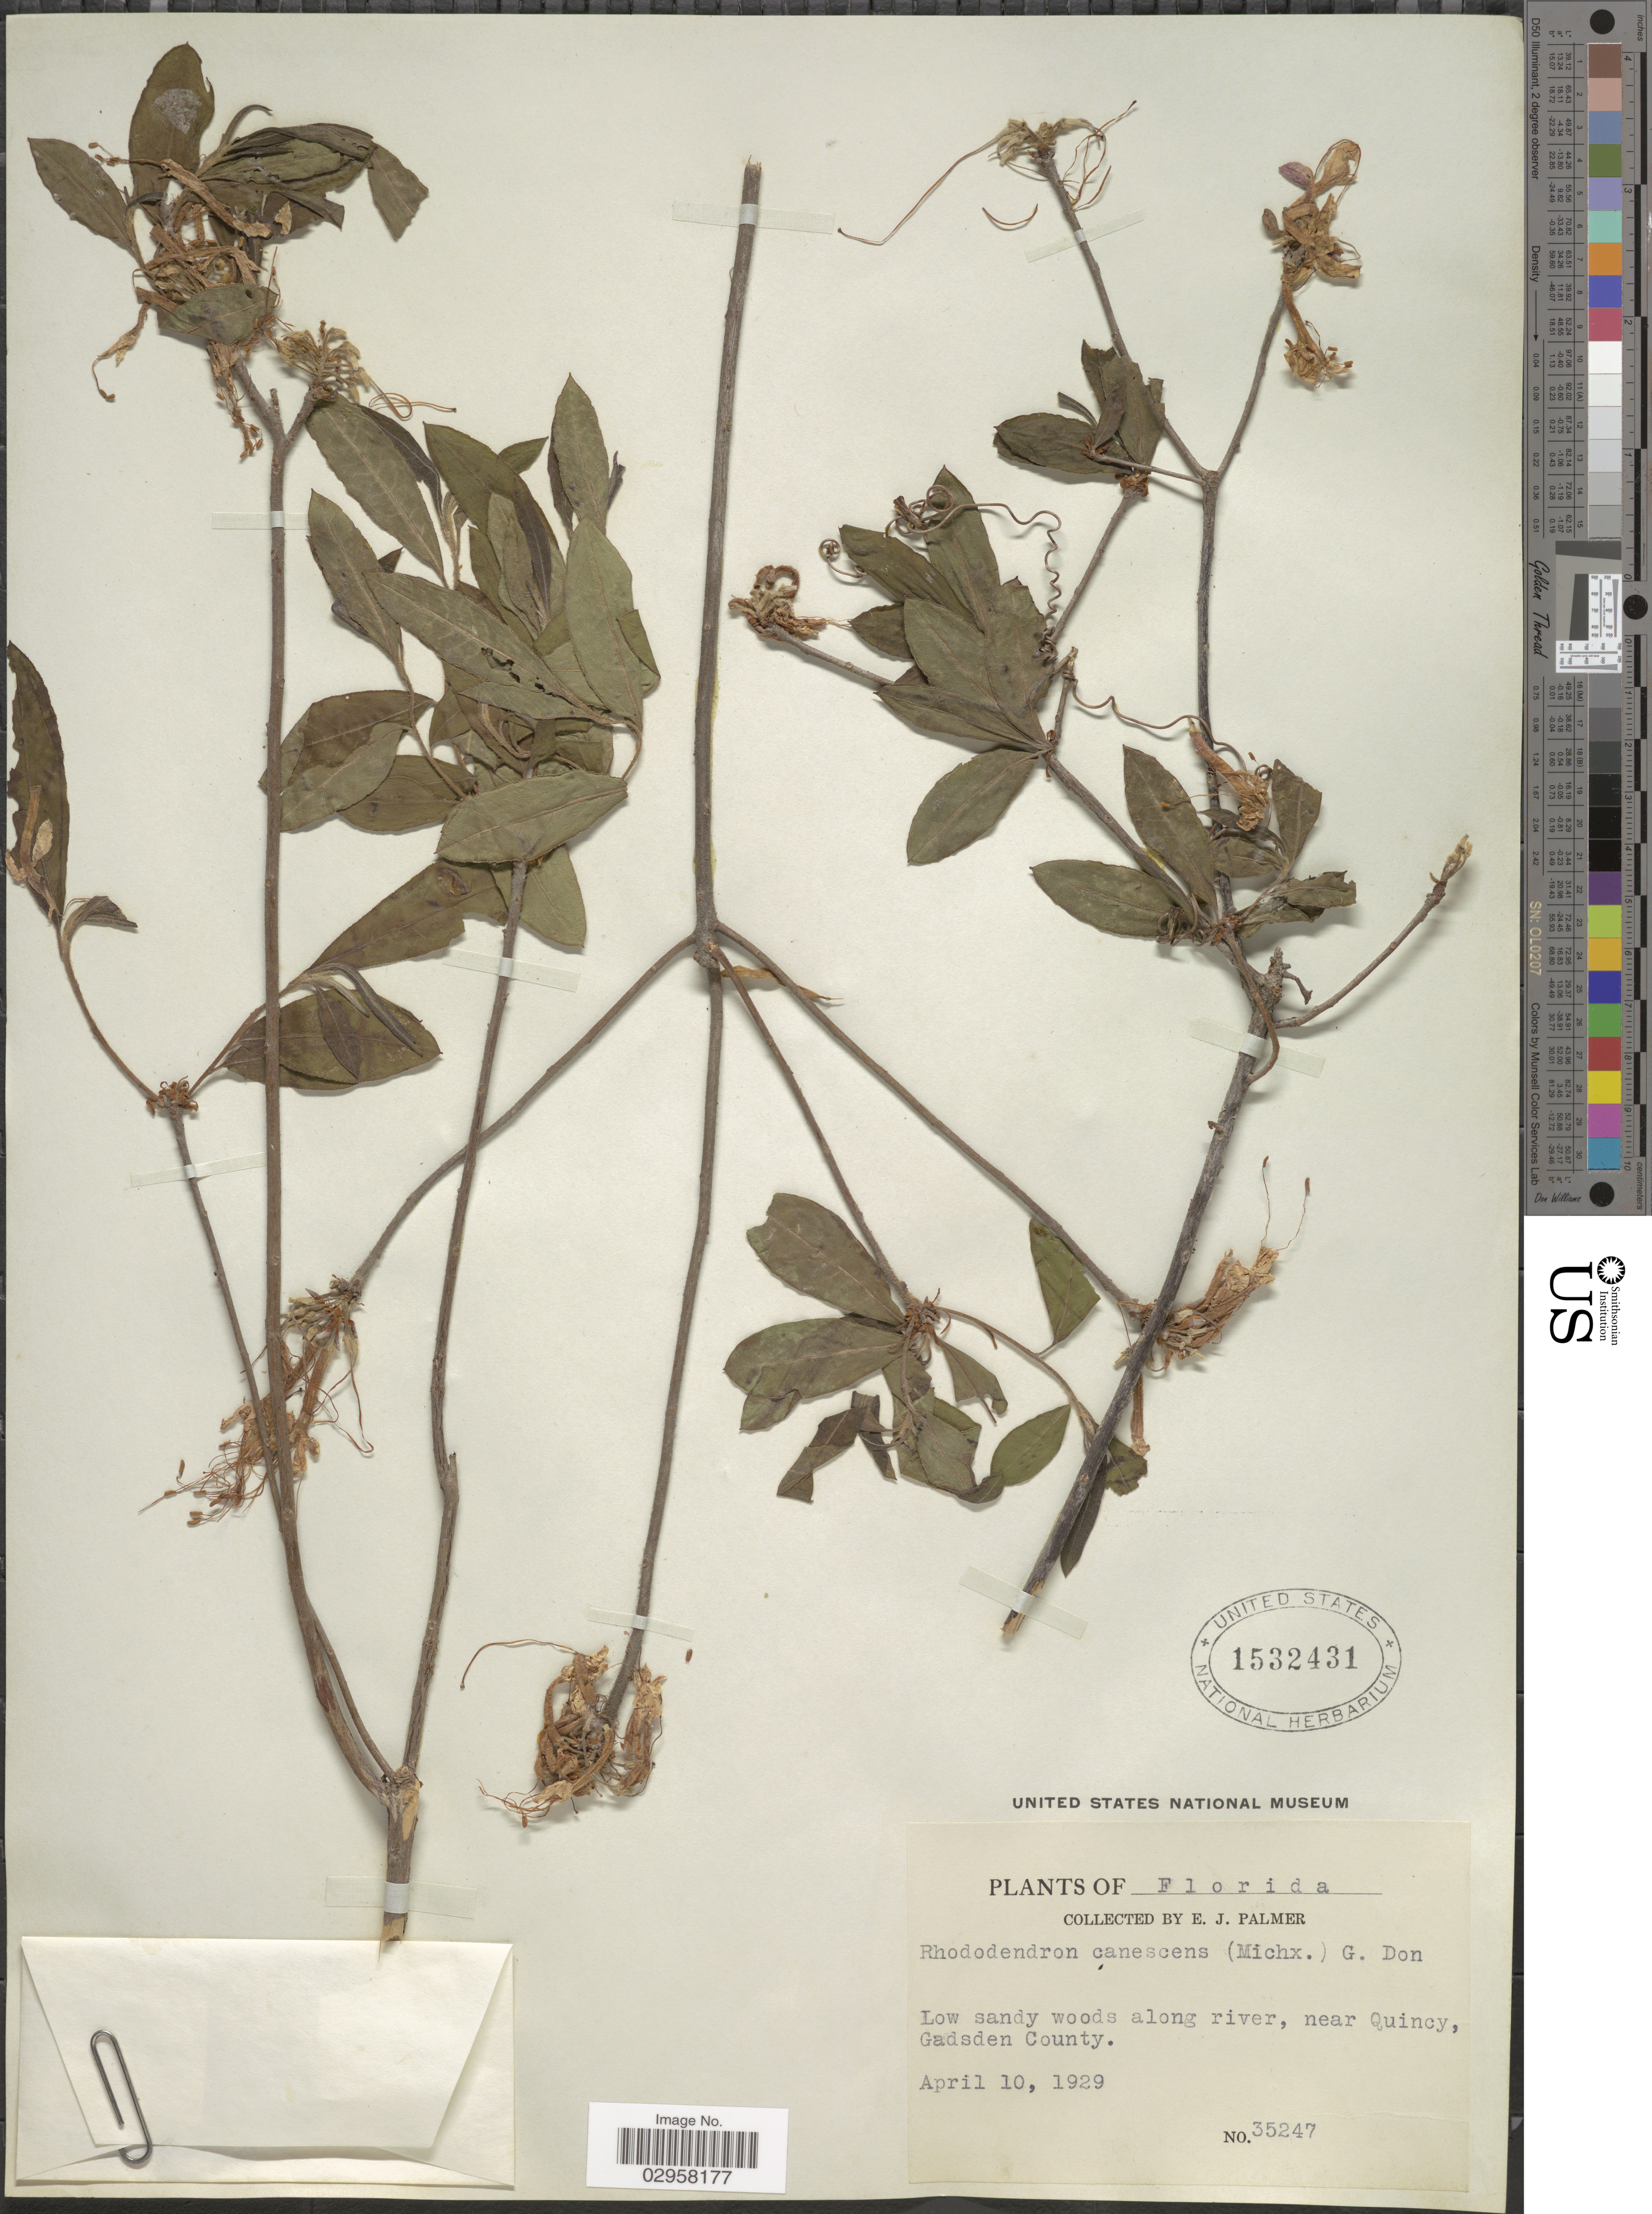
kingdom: Plantae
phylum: Tracheophyta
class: Magnoliopsida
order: Ericales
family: Ericaceae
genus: Rhododendron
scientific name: Rhododendron canescens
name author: (Michx.) Sweet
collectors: E. J. Palmer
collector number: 35247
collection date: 1929-04-10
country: United States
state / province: Florida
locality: Low sandy woods along river, near Quincy, Gadsden County.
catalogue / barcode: US 1532431